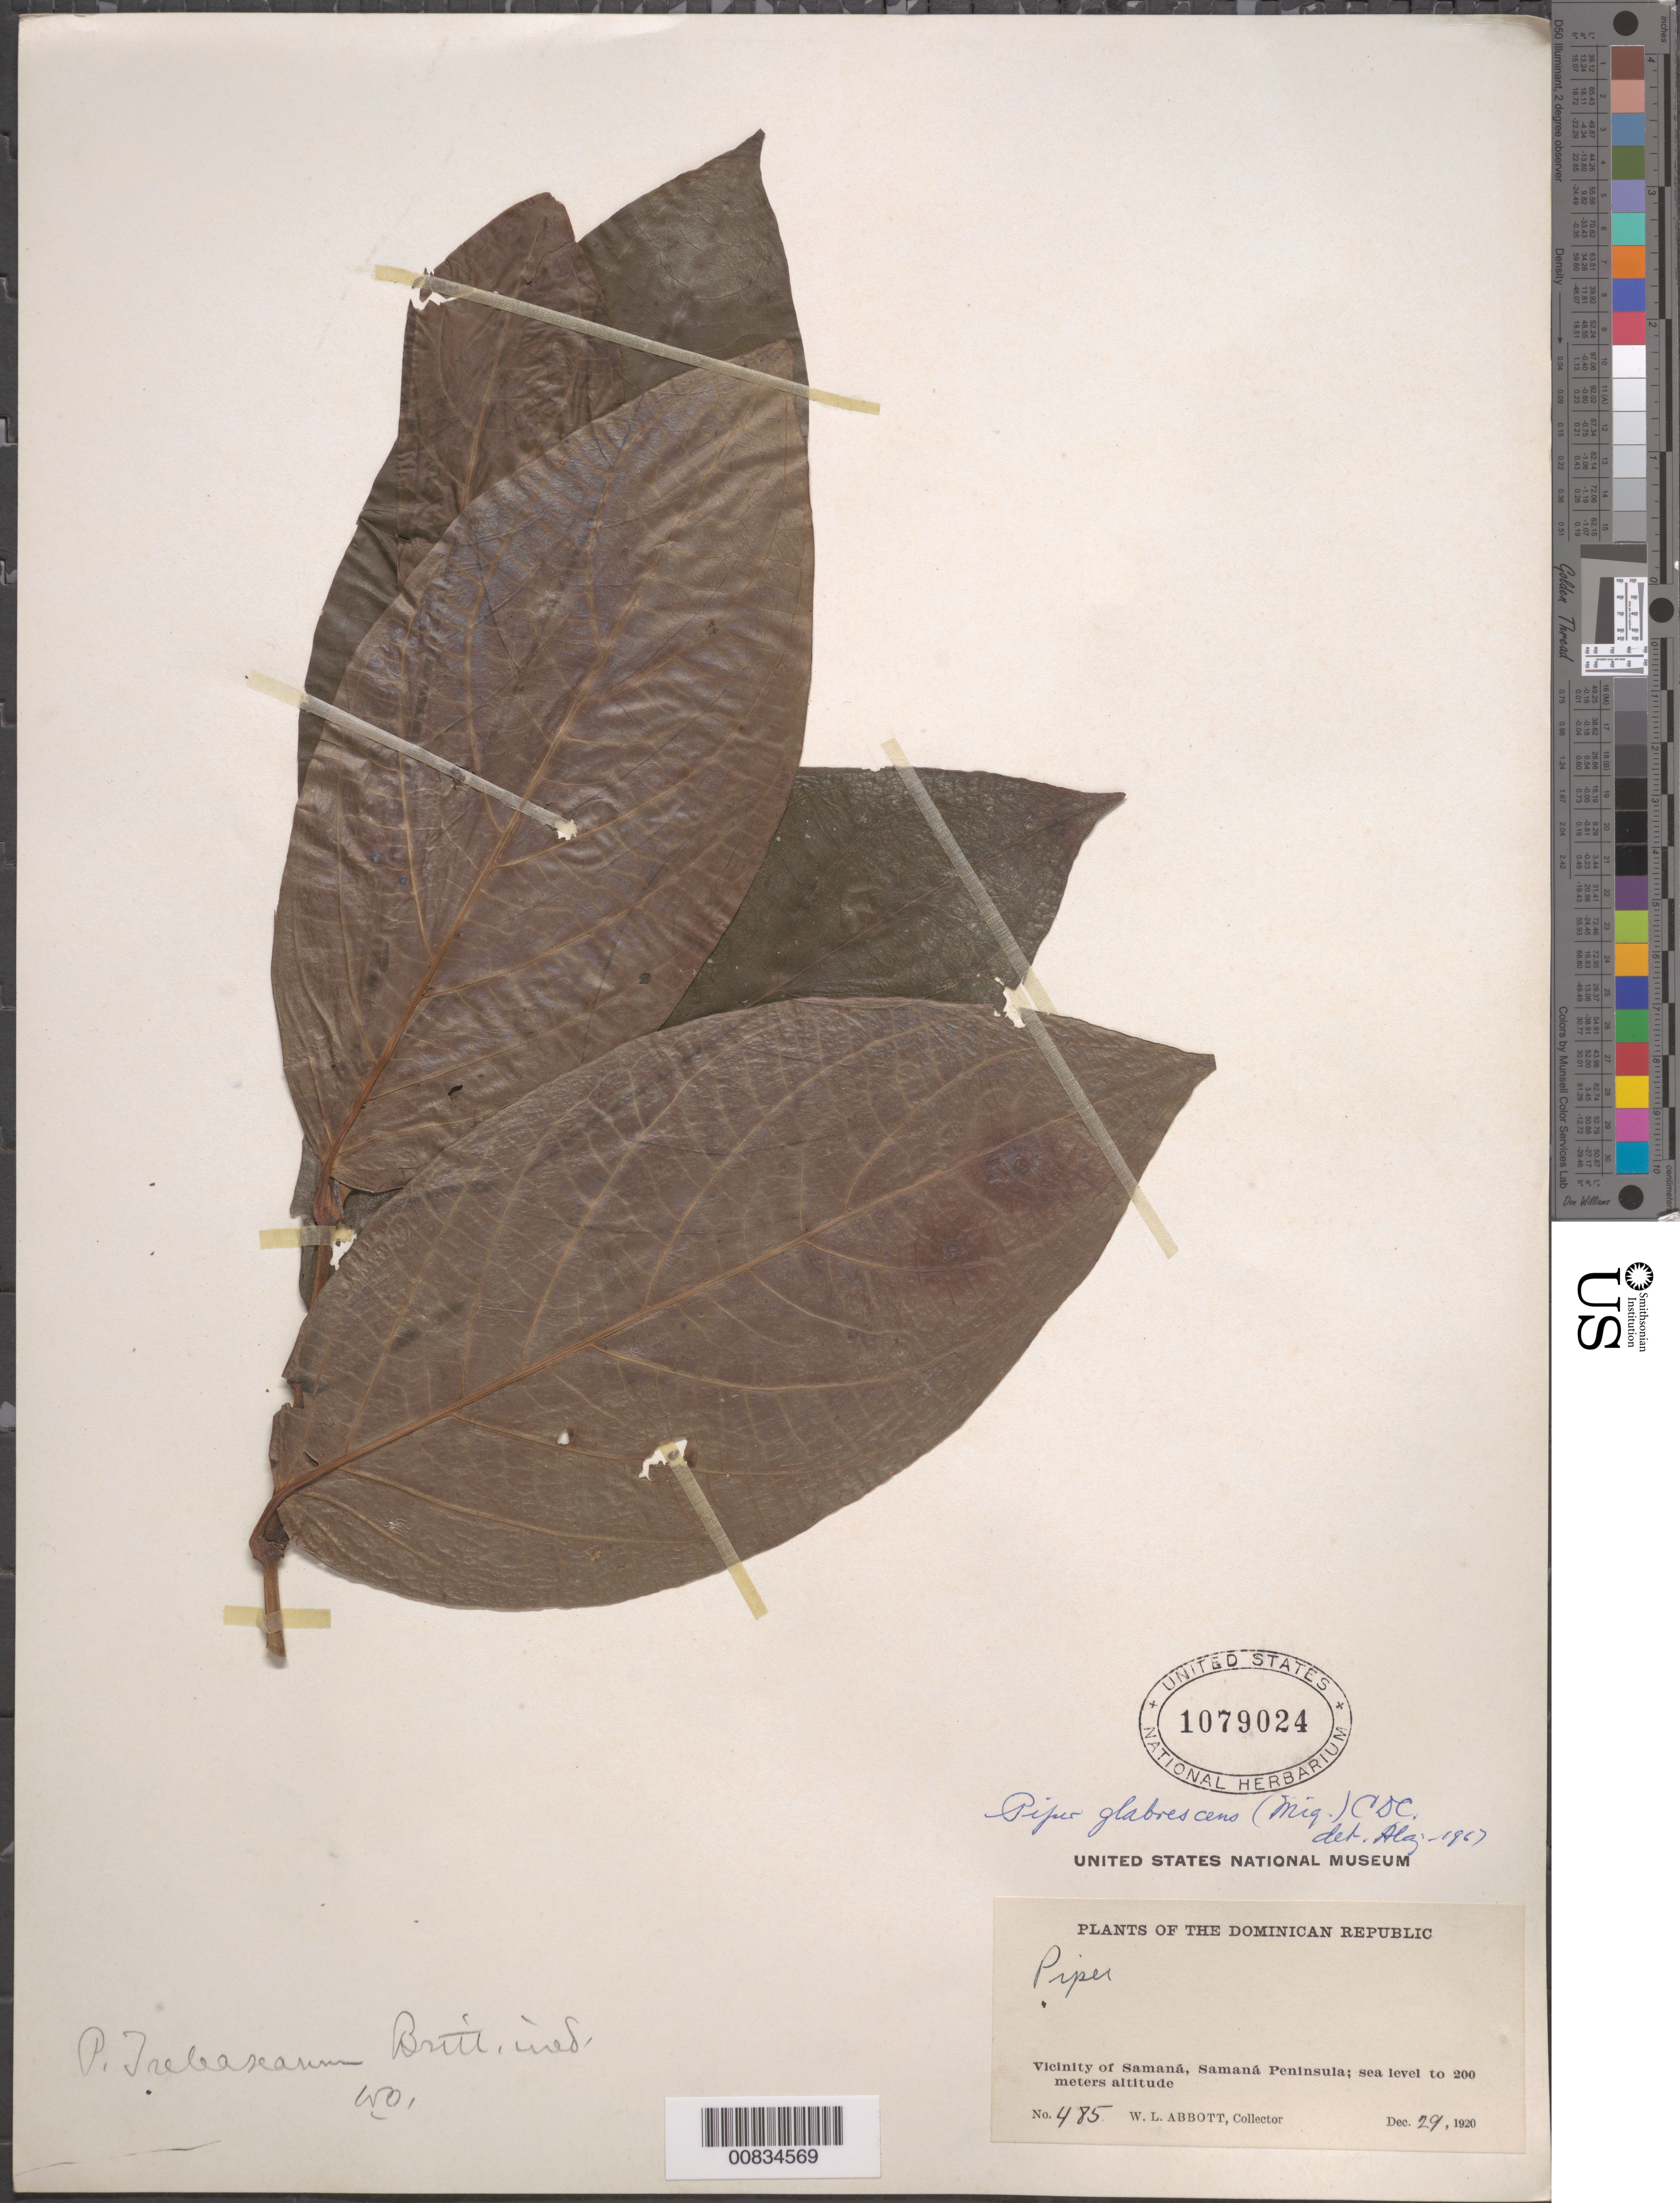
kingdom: Plantae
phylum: Tracheophyta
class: Magnoliopsida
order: Piperales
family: Piperaceae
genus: Piper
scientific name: Piper glabrescens var. venezuelense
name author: (C. DC.) Trel. & Yunck.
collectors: W. L. Abbott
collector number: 485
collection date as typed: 29 Dec 1920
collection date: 1920-12-29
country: Dominican Republic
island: Hispaniola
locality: Vicinity of Samaná, Samaná Península.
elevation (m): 0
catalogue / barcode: US 1079024